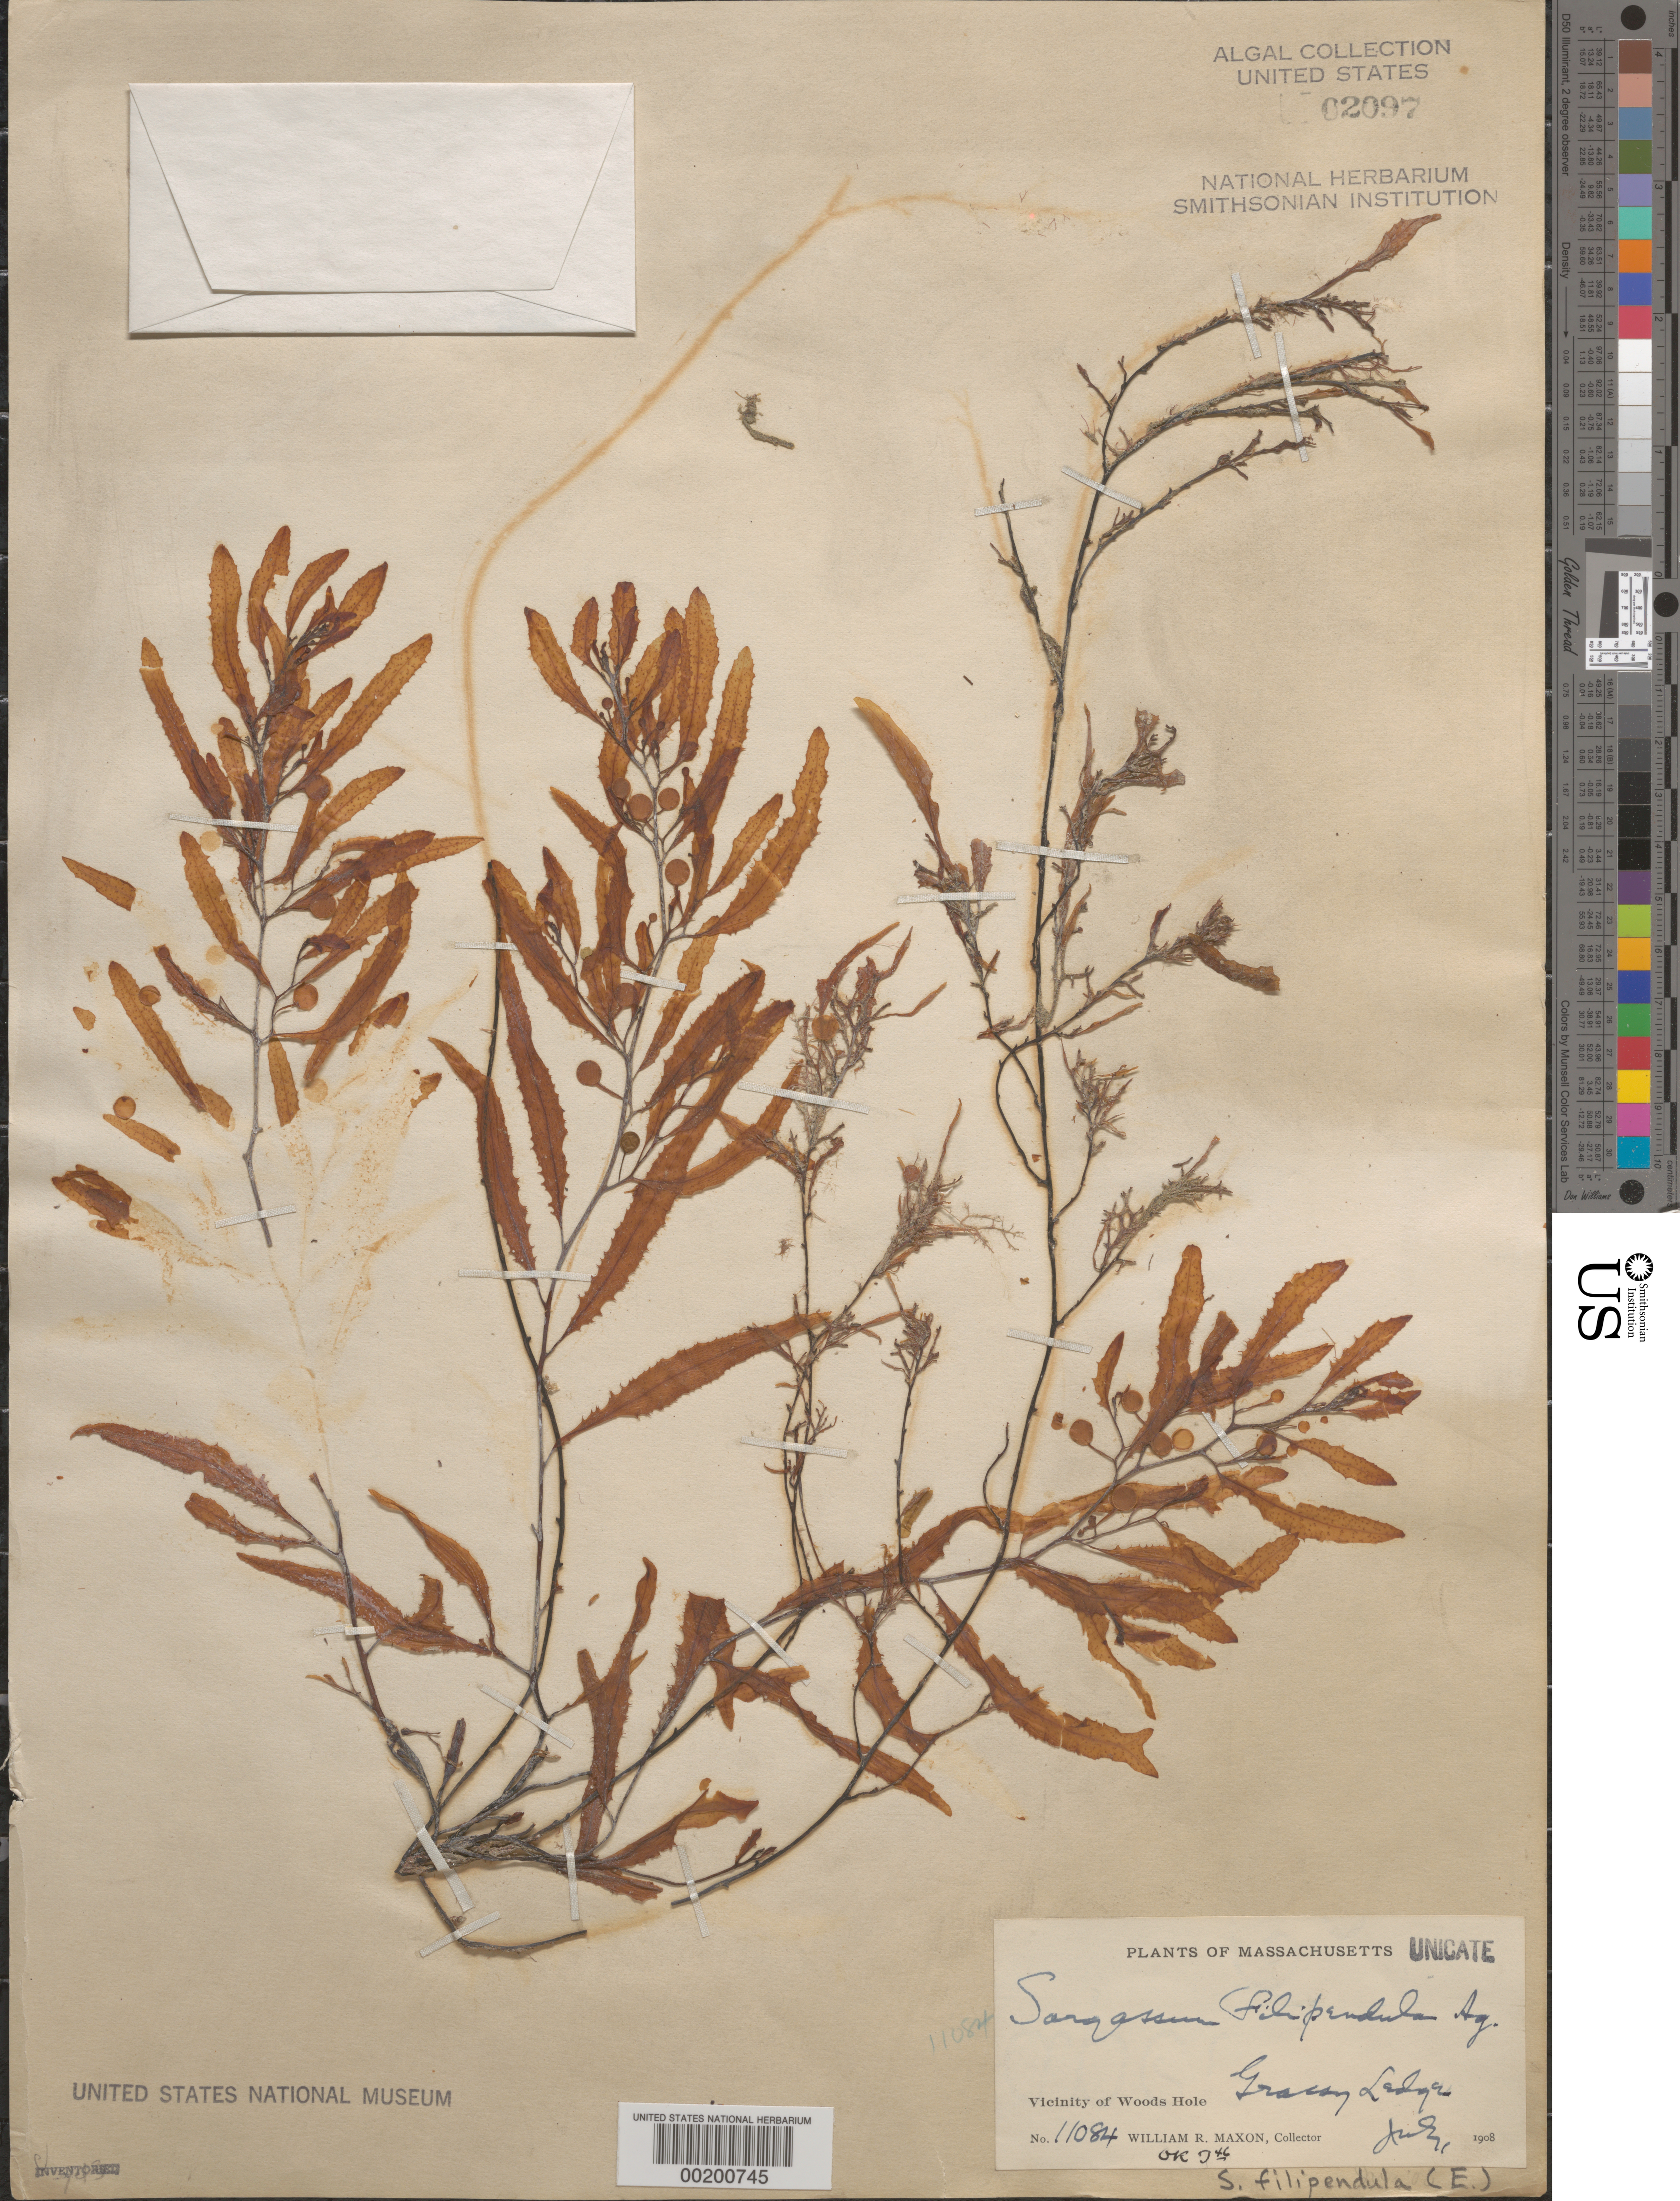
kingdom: Chromista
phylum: Ochrophyta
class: Phaeophyceae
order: Fucales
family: Sargassaceae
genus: Sargassum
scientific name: Sargassum filipendula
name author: C. Agardh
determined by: Taylor, William R.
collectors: W. R. Maxon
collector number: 11084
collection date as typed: Jul 1908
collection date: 1908-07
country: United States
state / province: Massachusetts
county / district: Barnstable County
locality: Woods Hole, Grassy Ledge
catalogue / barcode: US 2097